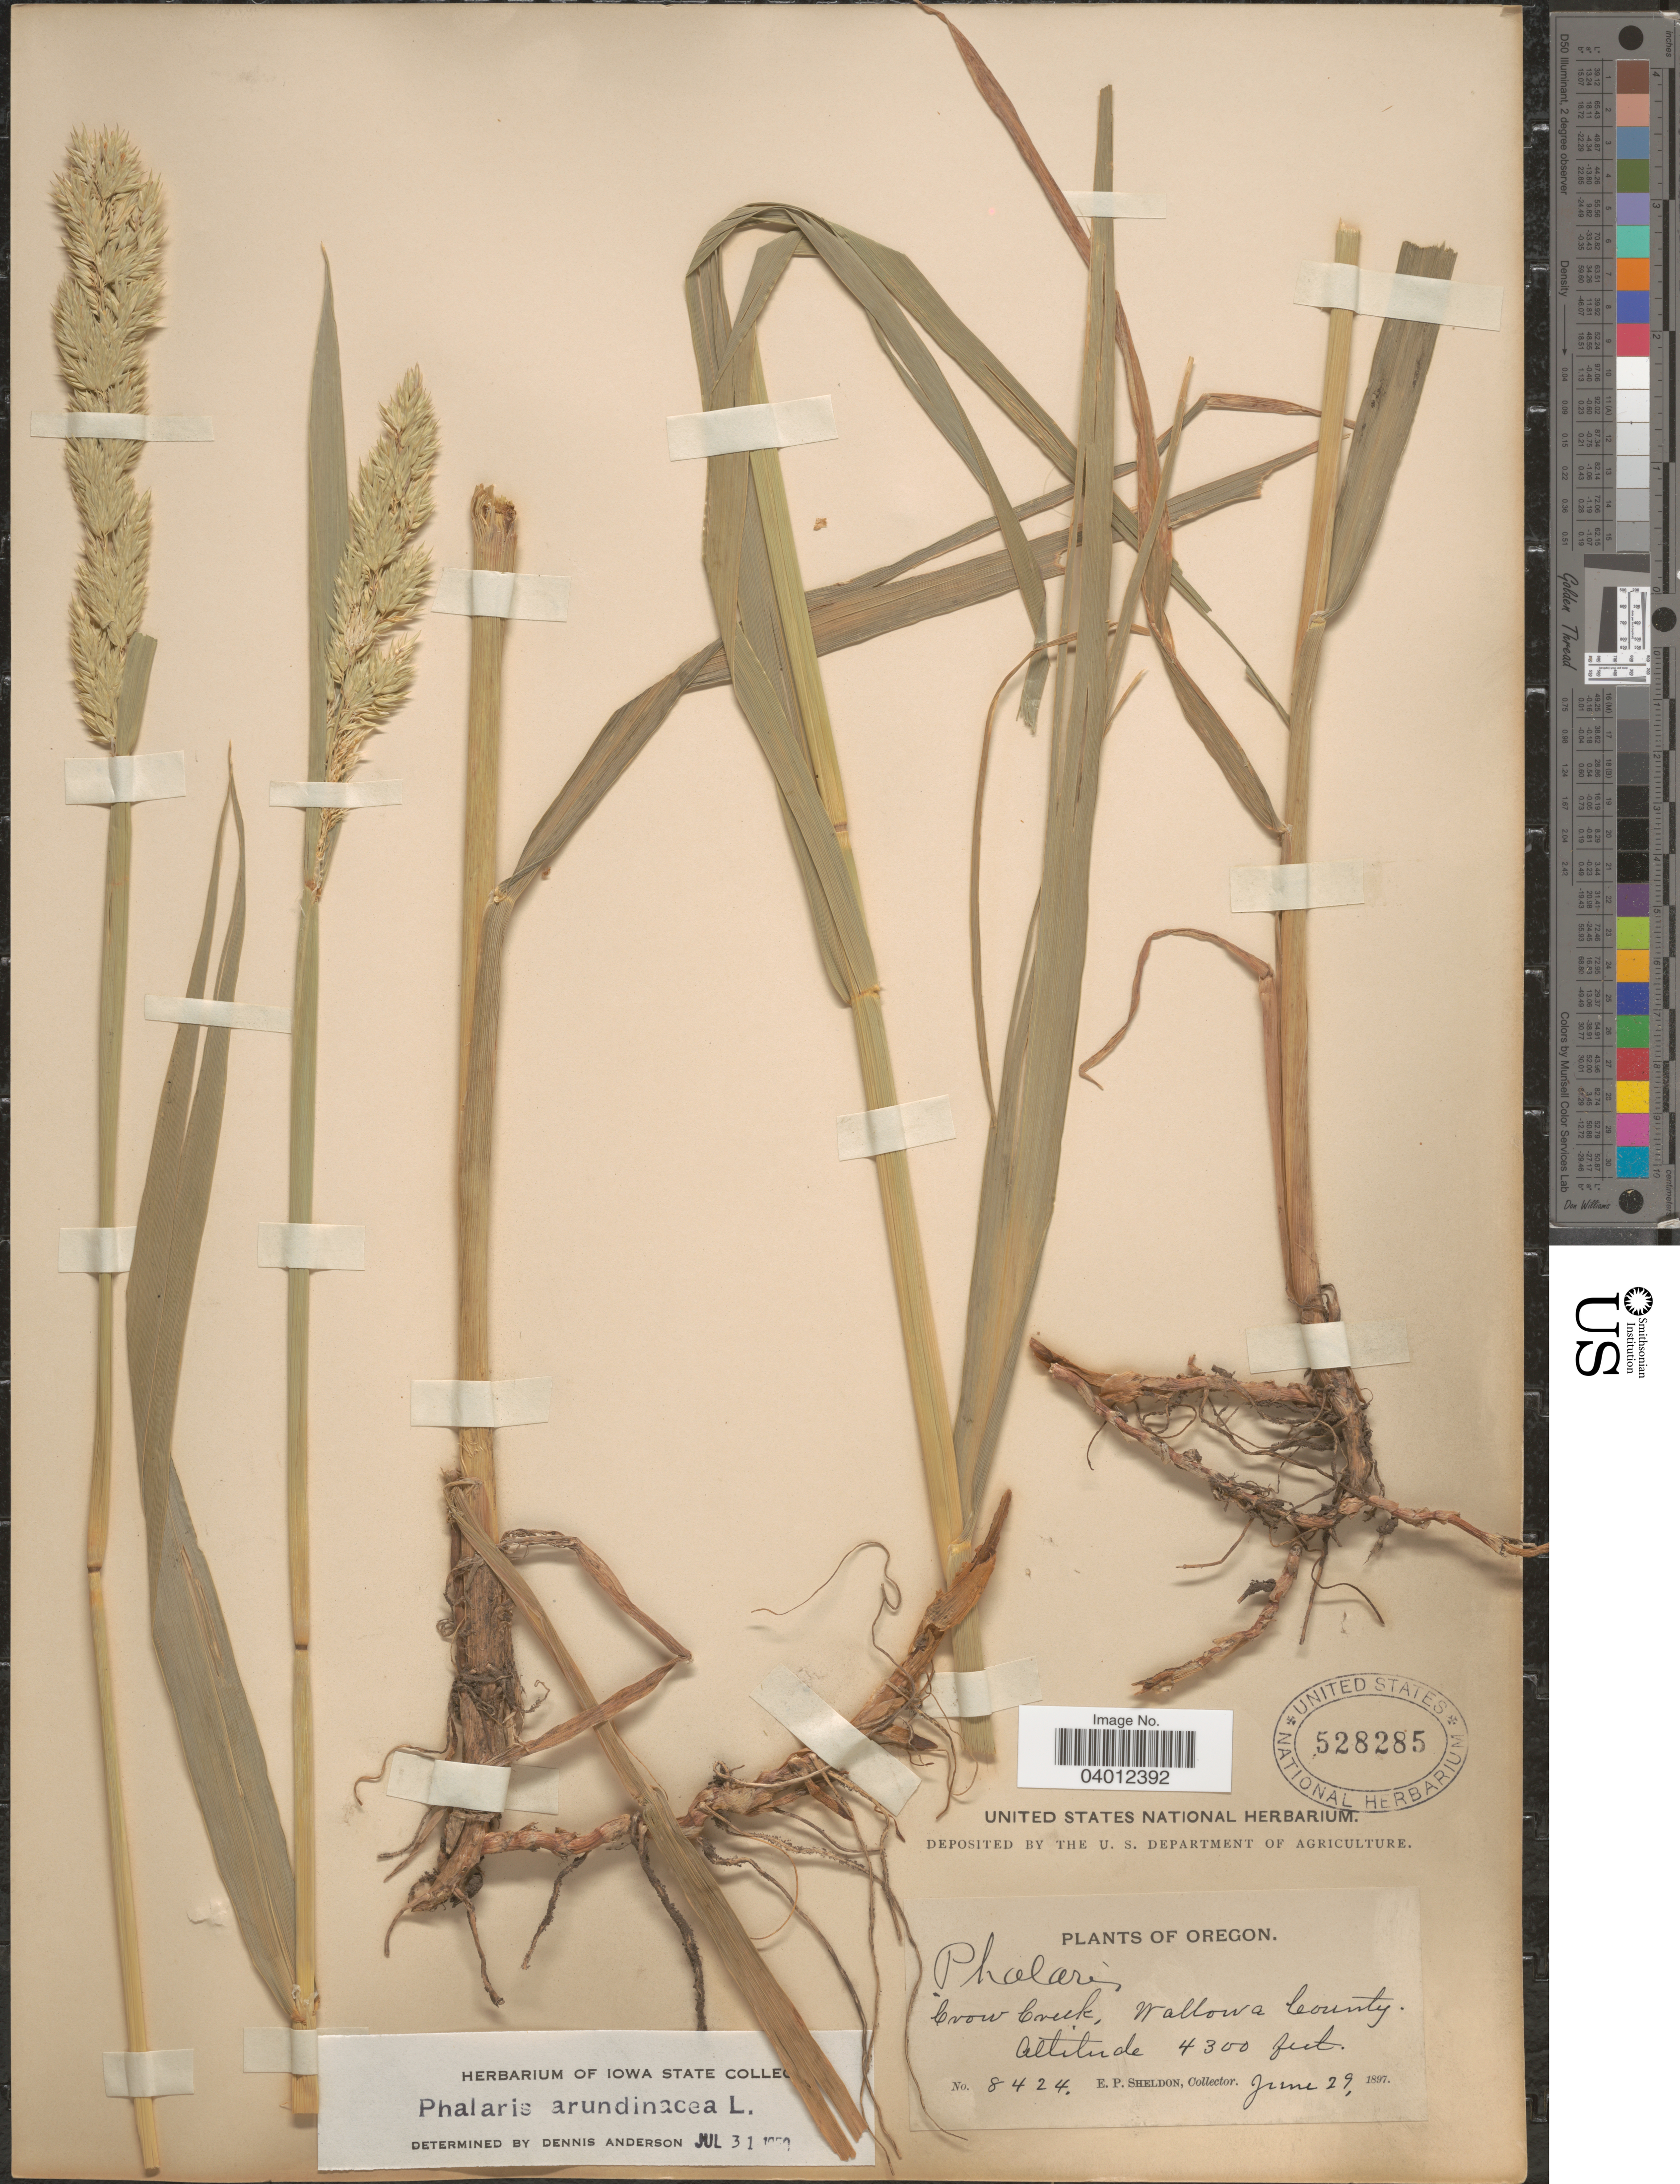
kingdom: Plantae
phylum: Tracheophyta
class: Liliopsida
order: Poales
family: Poaceae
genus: Phalaris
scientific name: Phalaris arundinacea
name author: L.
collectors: E. P. Sheldon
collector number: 8424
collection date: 1897-06-29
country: United States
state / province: Oregon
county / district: Wallowa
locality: Crow Creek, Wallowa County.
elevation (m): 1311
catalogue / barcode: US 528285